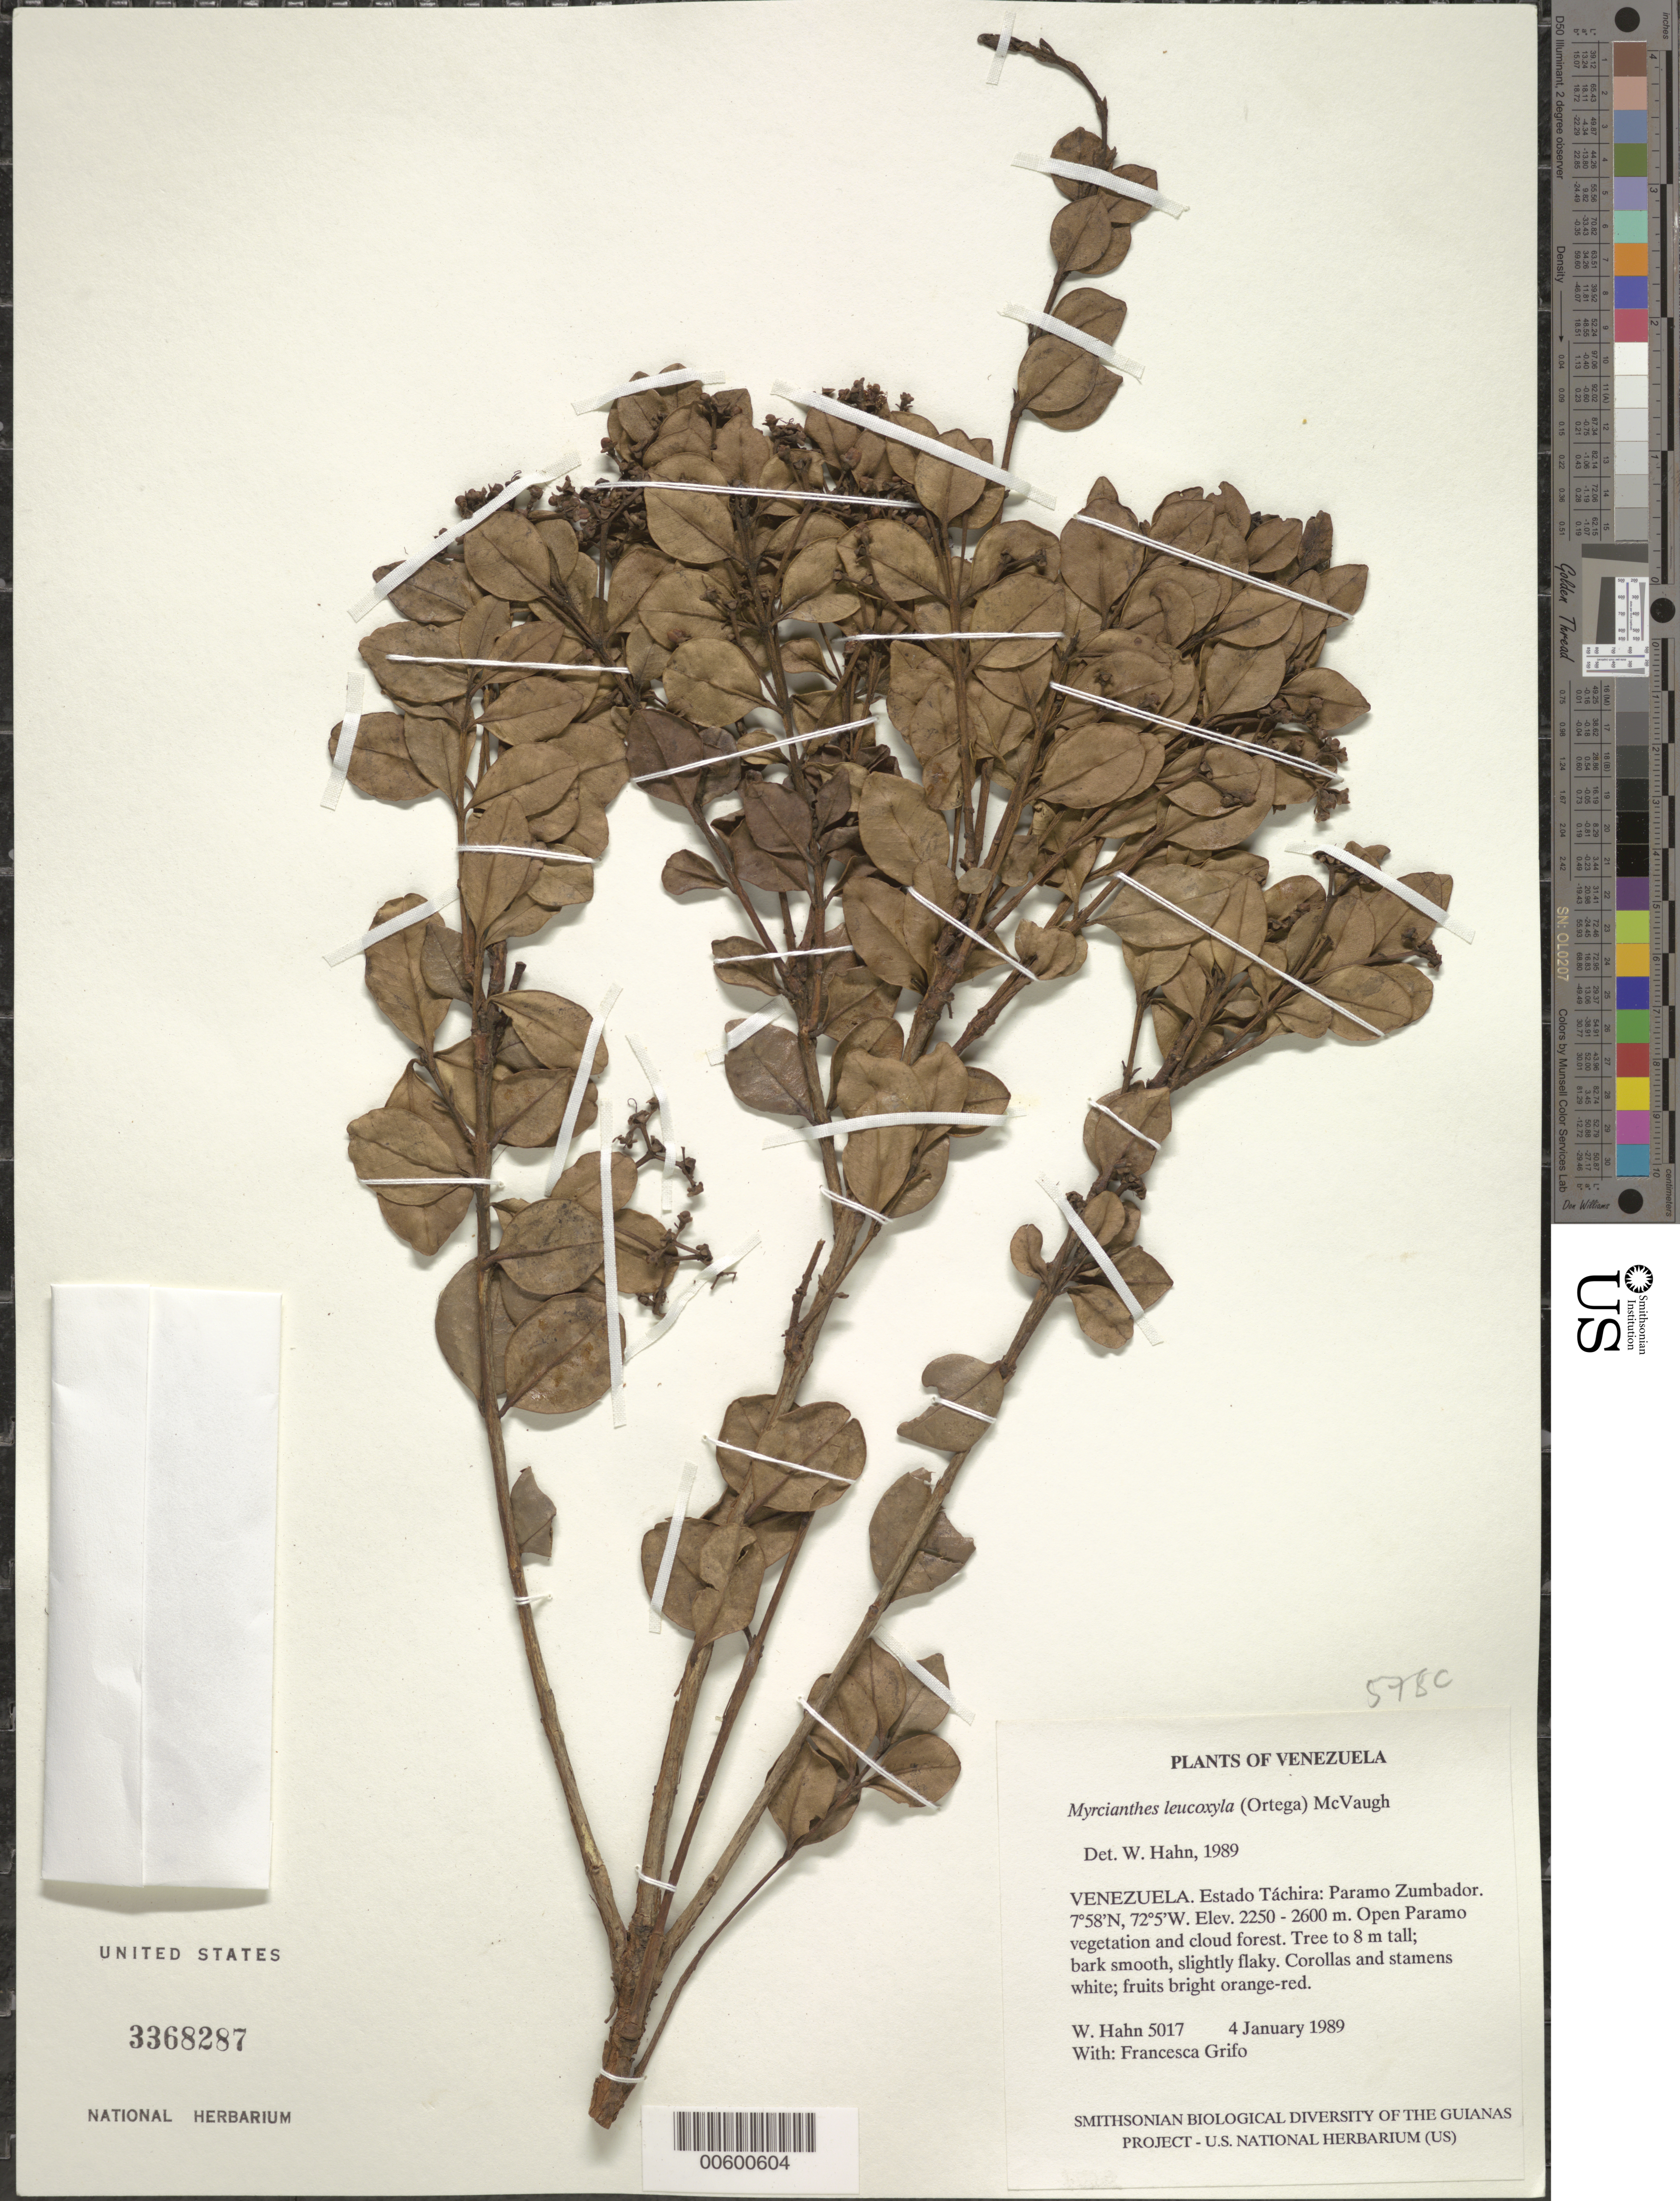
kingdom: Plantae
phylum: Tracheophyta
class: Magnoliopsida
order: Myrtales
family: Myrtaceae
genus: Myrcianthes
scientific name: Myrcianthes leucoxyla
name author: (Ortega) McVaugh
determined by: Hahn, William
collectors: W. Hahn & F. Grifo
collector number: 5017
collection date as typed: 4 January 1989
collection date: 1989-01-04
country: Venezuela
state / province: Táchira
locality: Paramo Zumbador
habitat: Open Paramo vegetation and cloud forest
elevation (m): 2250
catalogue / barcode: US 3368287